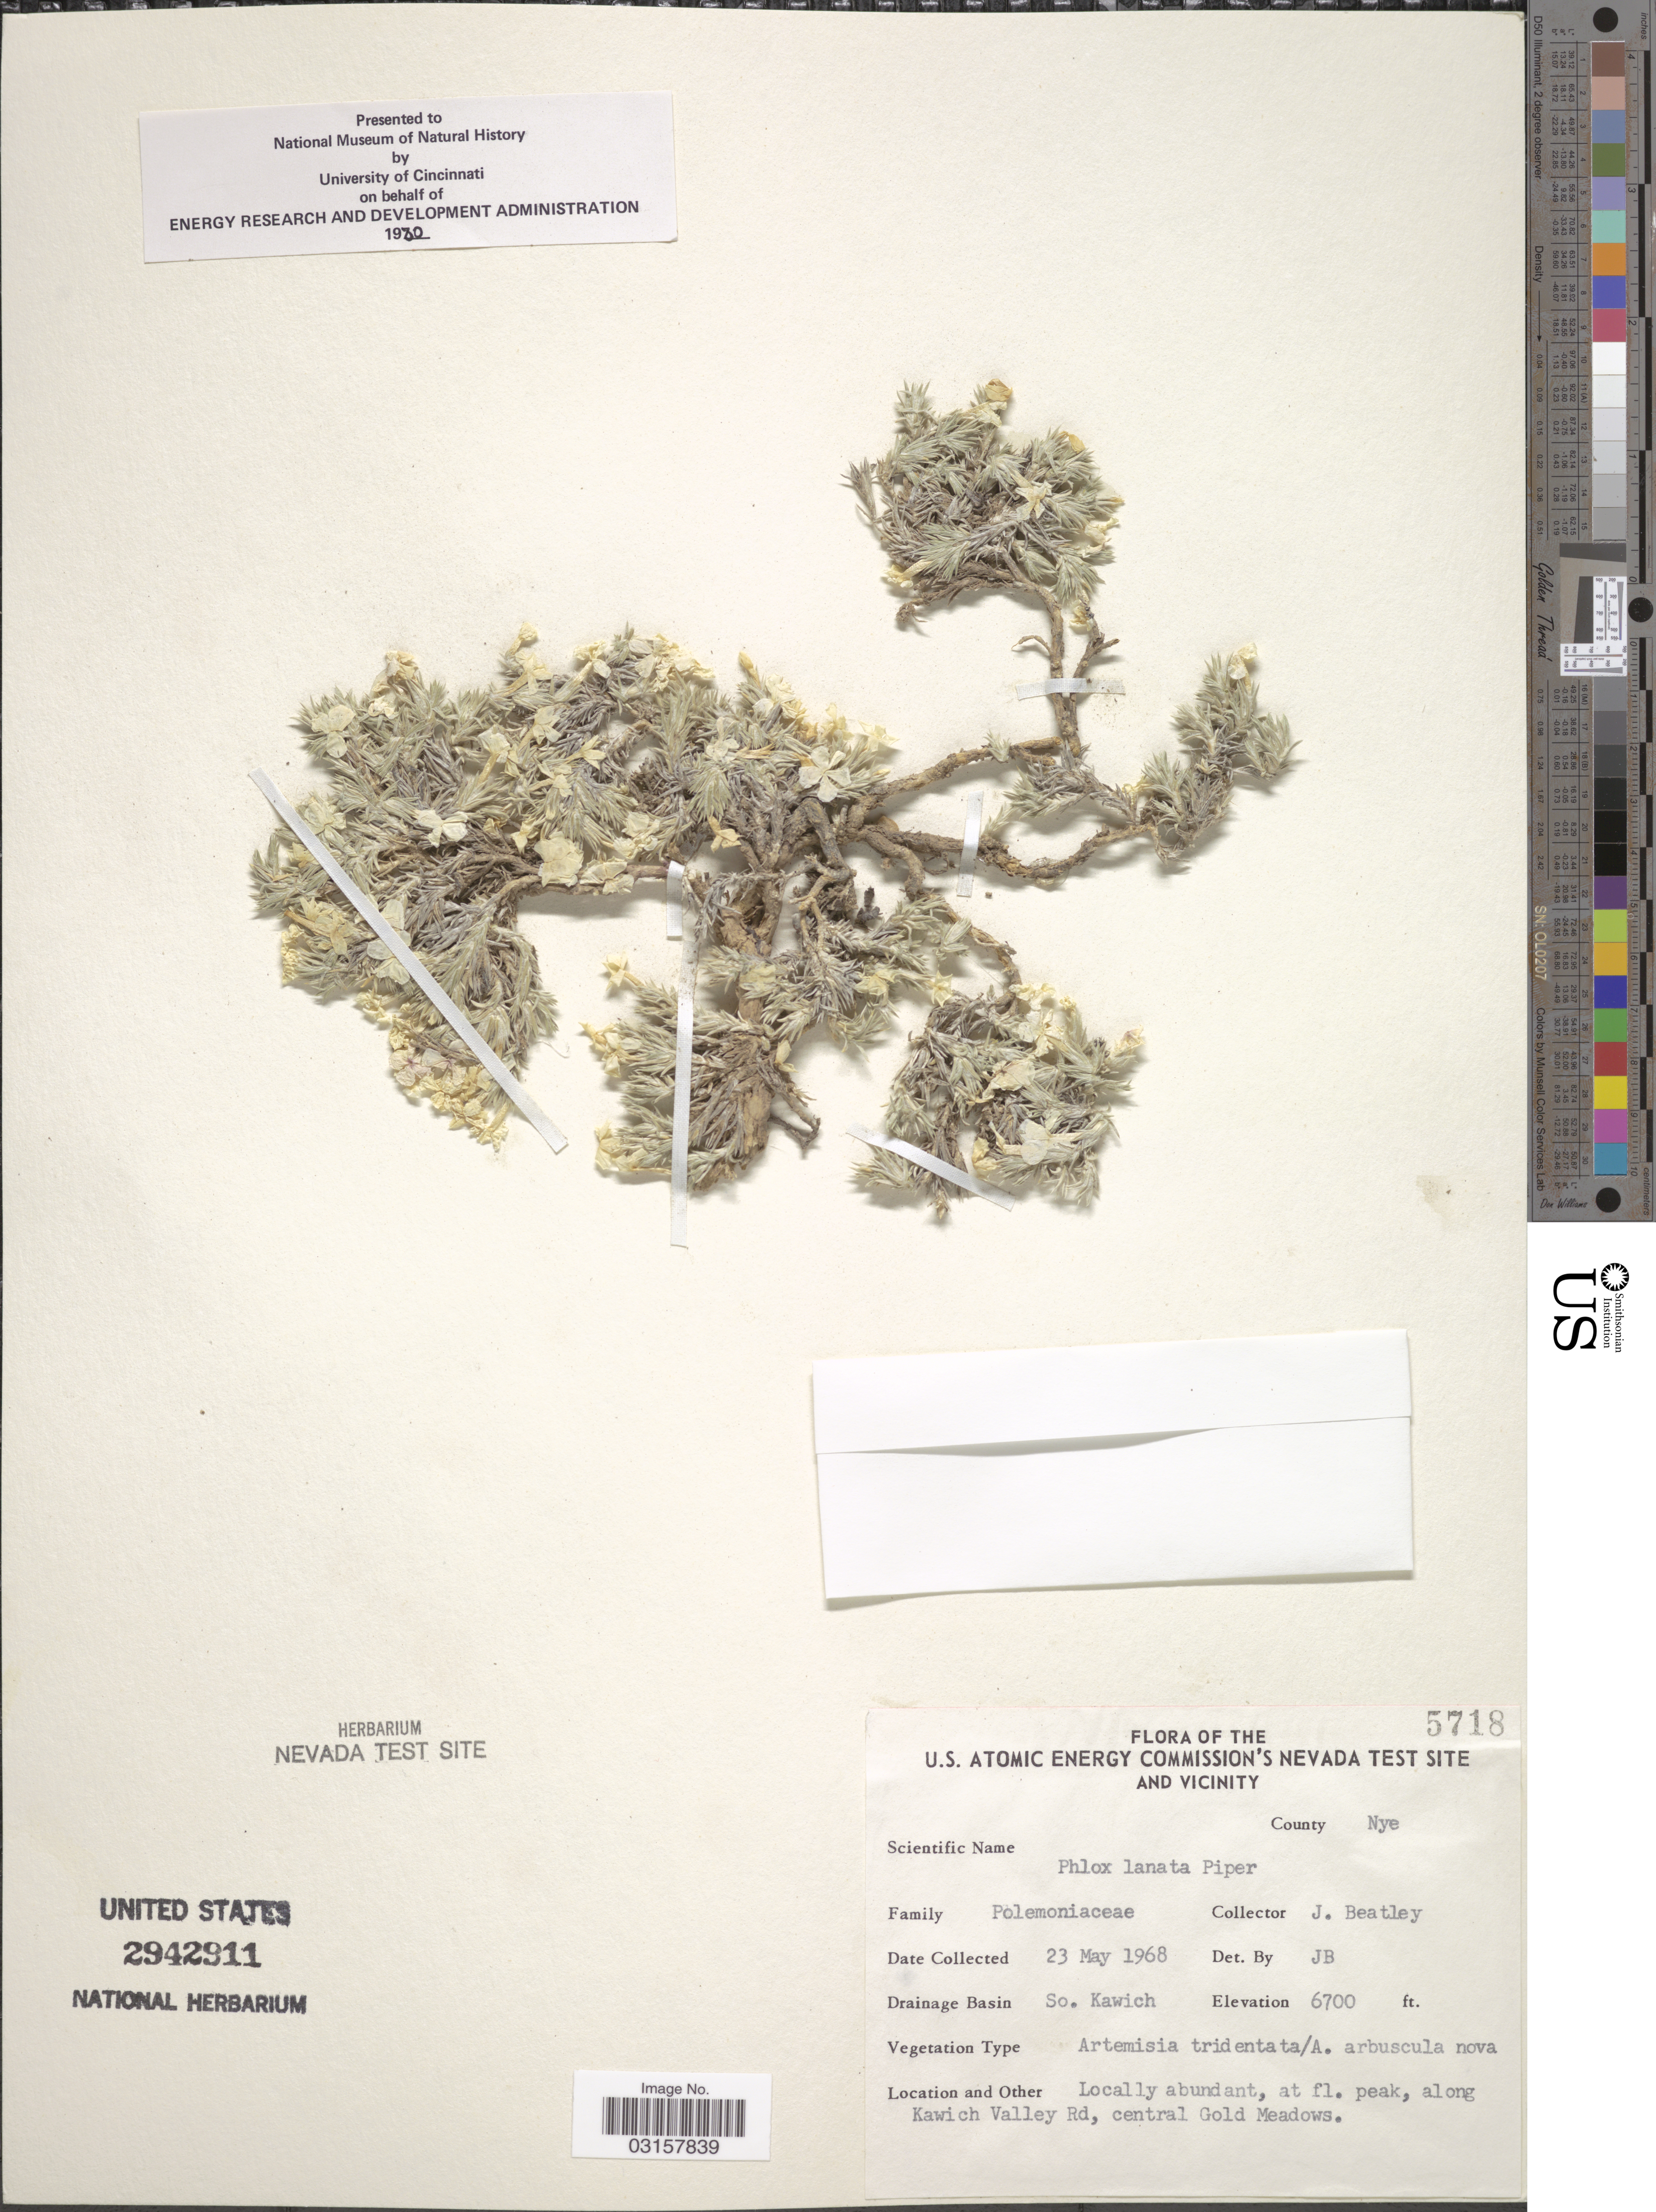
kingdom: Plantae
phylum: Tracheophyta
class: Magnoliopsida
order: Ericales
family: Polemoniaceae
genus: Phlox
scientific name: Phlox hoodii subsp. canescens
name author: (Torr. & A. Gray) Wherry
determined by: Mayfield, M. H.; Ferguson, C. J.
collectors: J. C. Beatley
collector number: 5718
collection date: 1968-05-23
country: United States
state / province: Nevada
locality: The U.S. Atomic Energy Commision's Nevada Test Site and Vicinity. County Nye. Drainage Basin So. Kawich, along Kawich Valley Rd, central Gold Meadows.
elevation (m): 2042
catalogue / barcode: US 2942911